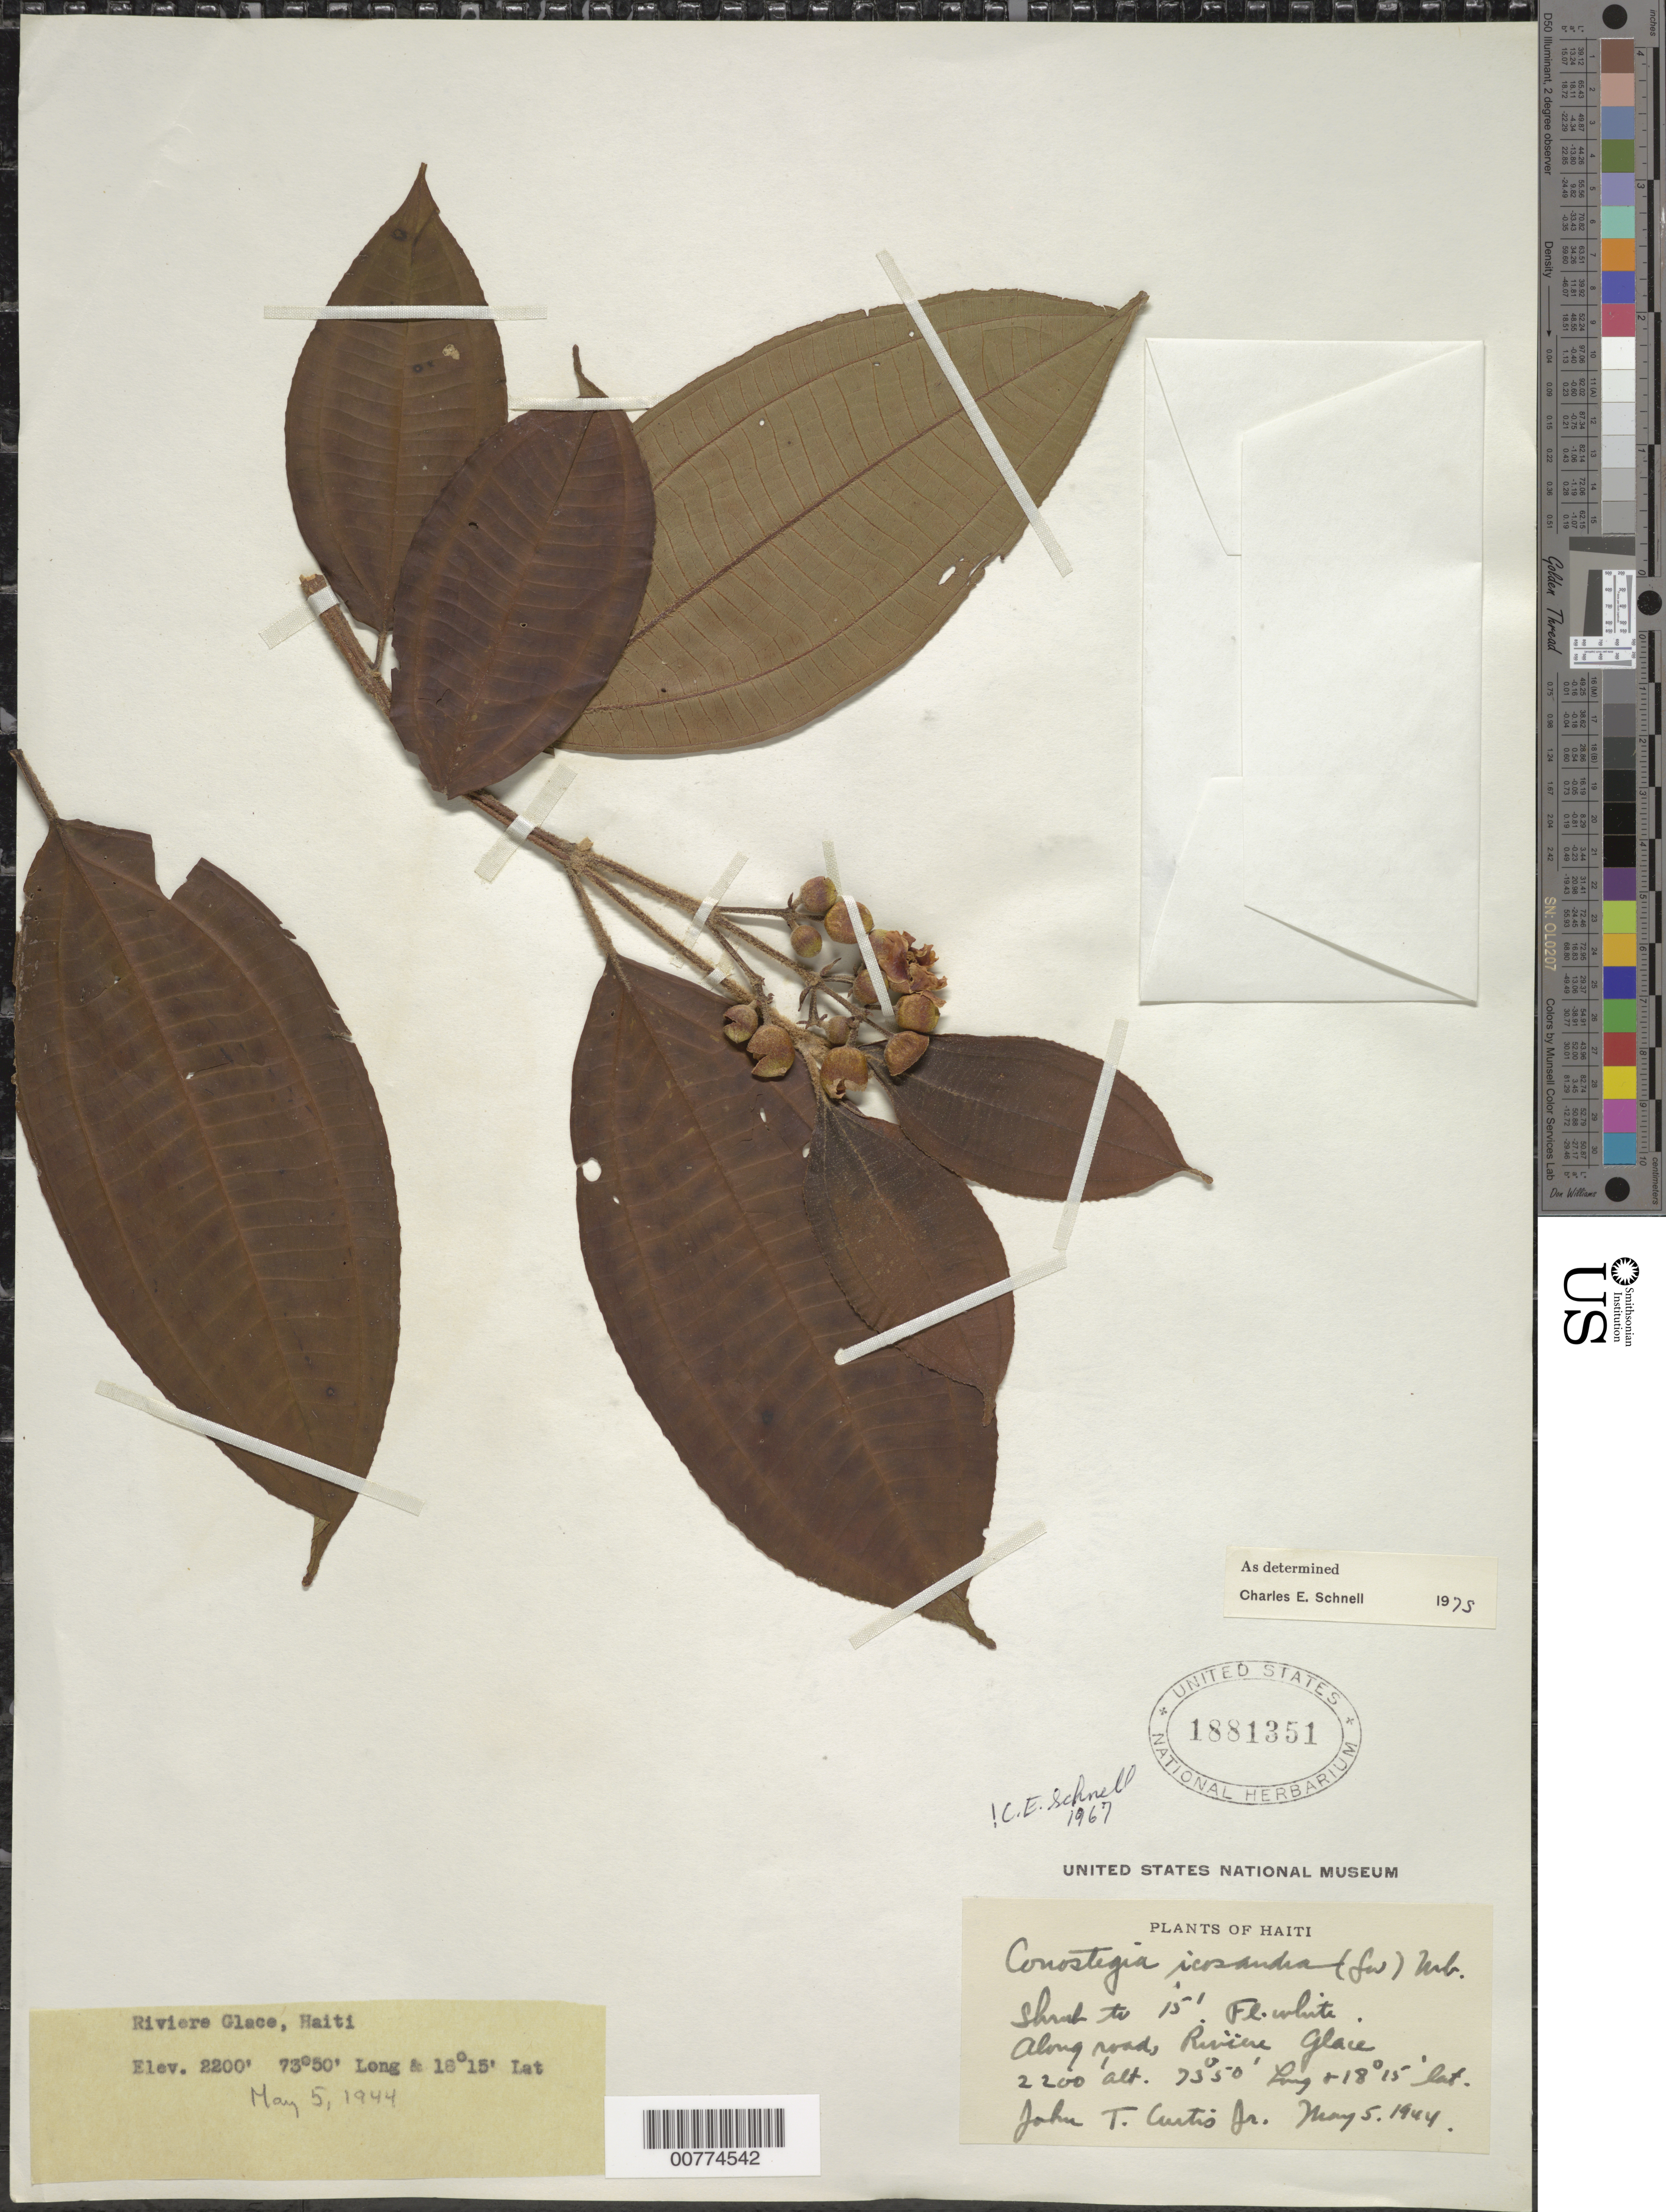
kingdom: Plantae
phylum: Tracheophyta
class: Magnoliopsida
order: Myrtales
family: Melastomataceae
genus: Conostegia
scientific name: Conostegia icosandra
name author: (Sw.) Urb.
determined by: Schnell, C. E.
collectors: J. Curtis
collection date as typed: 05 May 1944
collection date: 1944-05-05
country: Haiti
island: Hispaniola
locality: Riviere Glace.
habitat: Along road.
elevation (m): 2200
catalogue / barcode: US 1881351